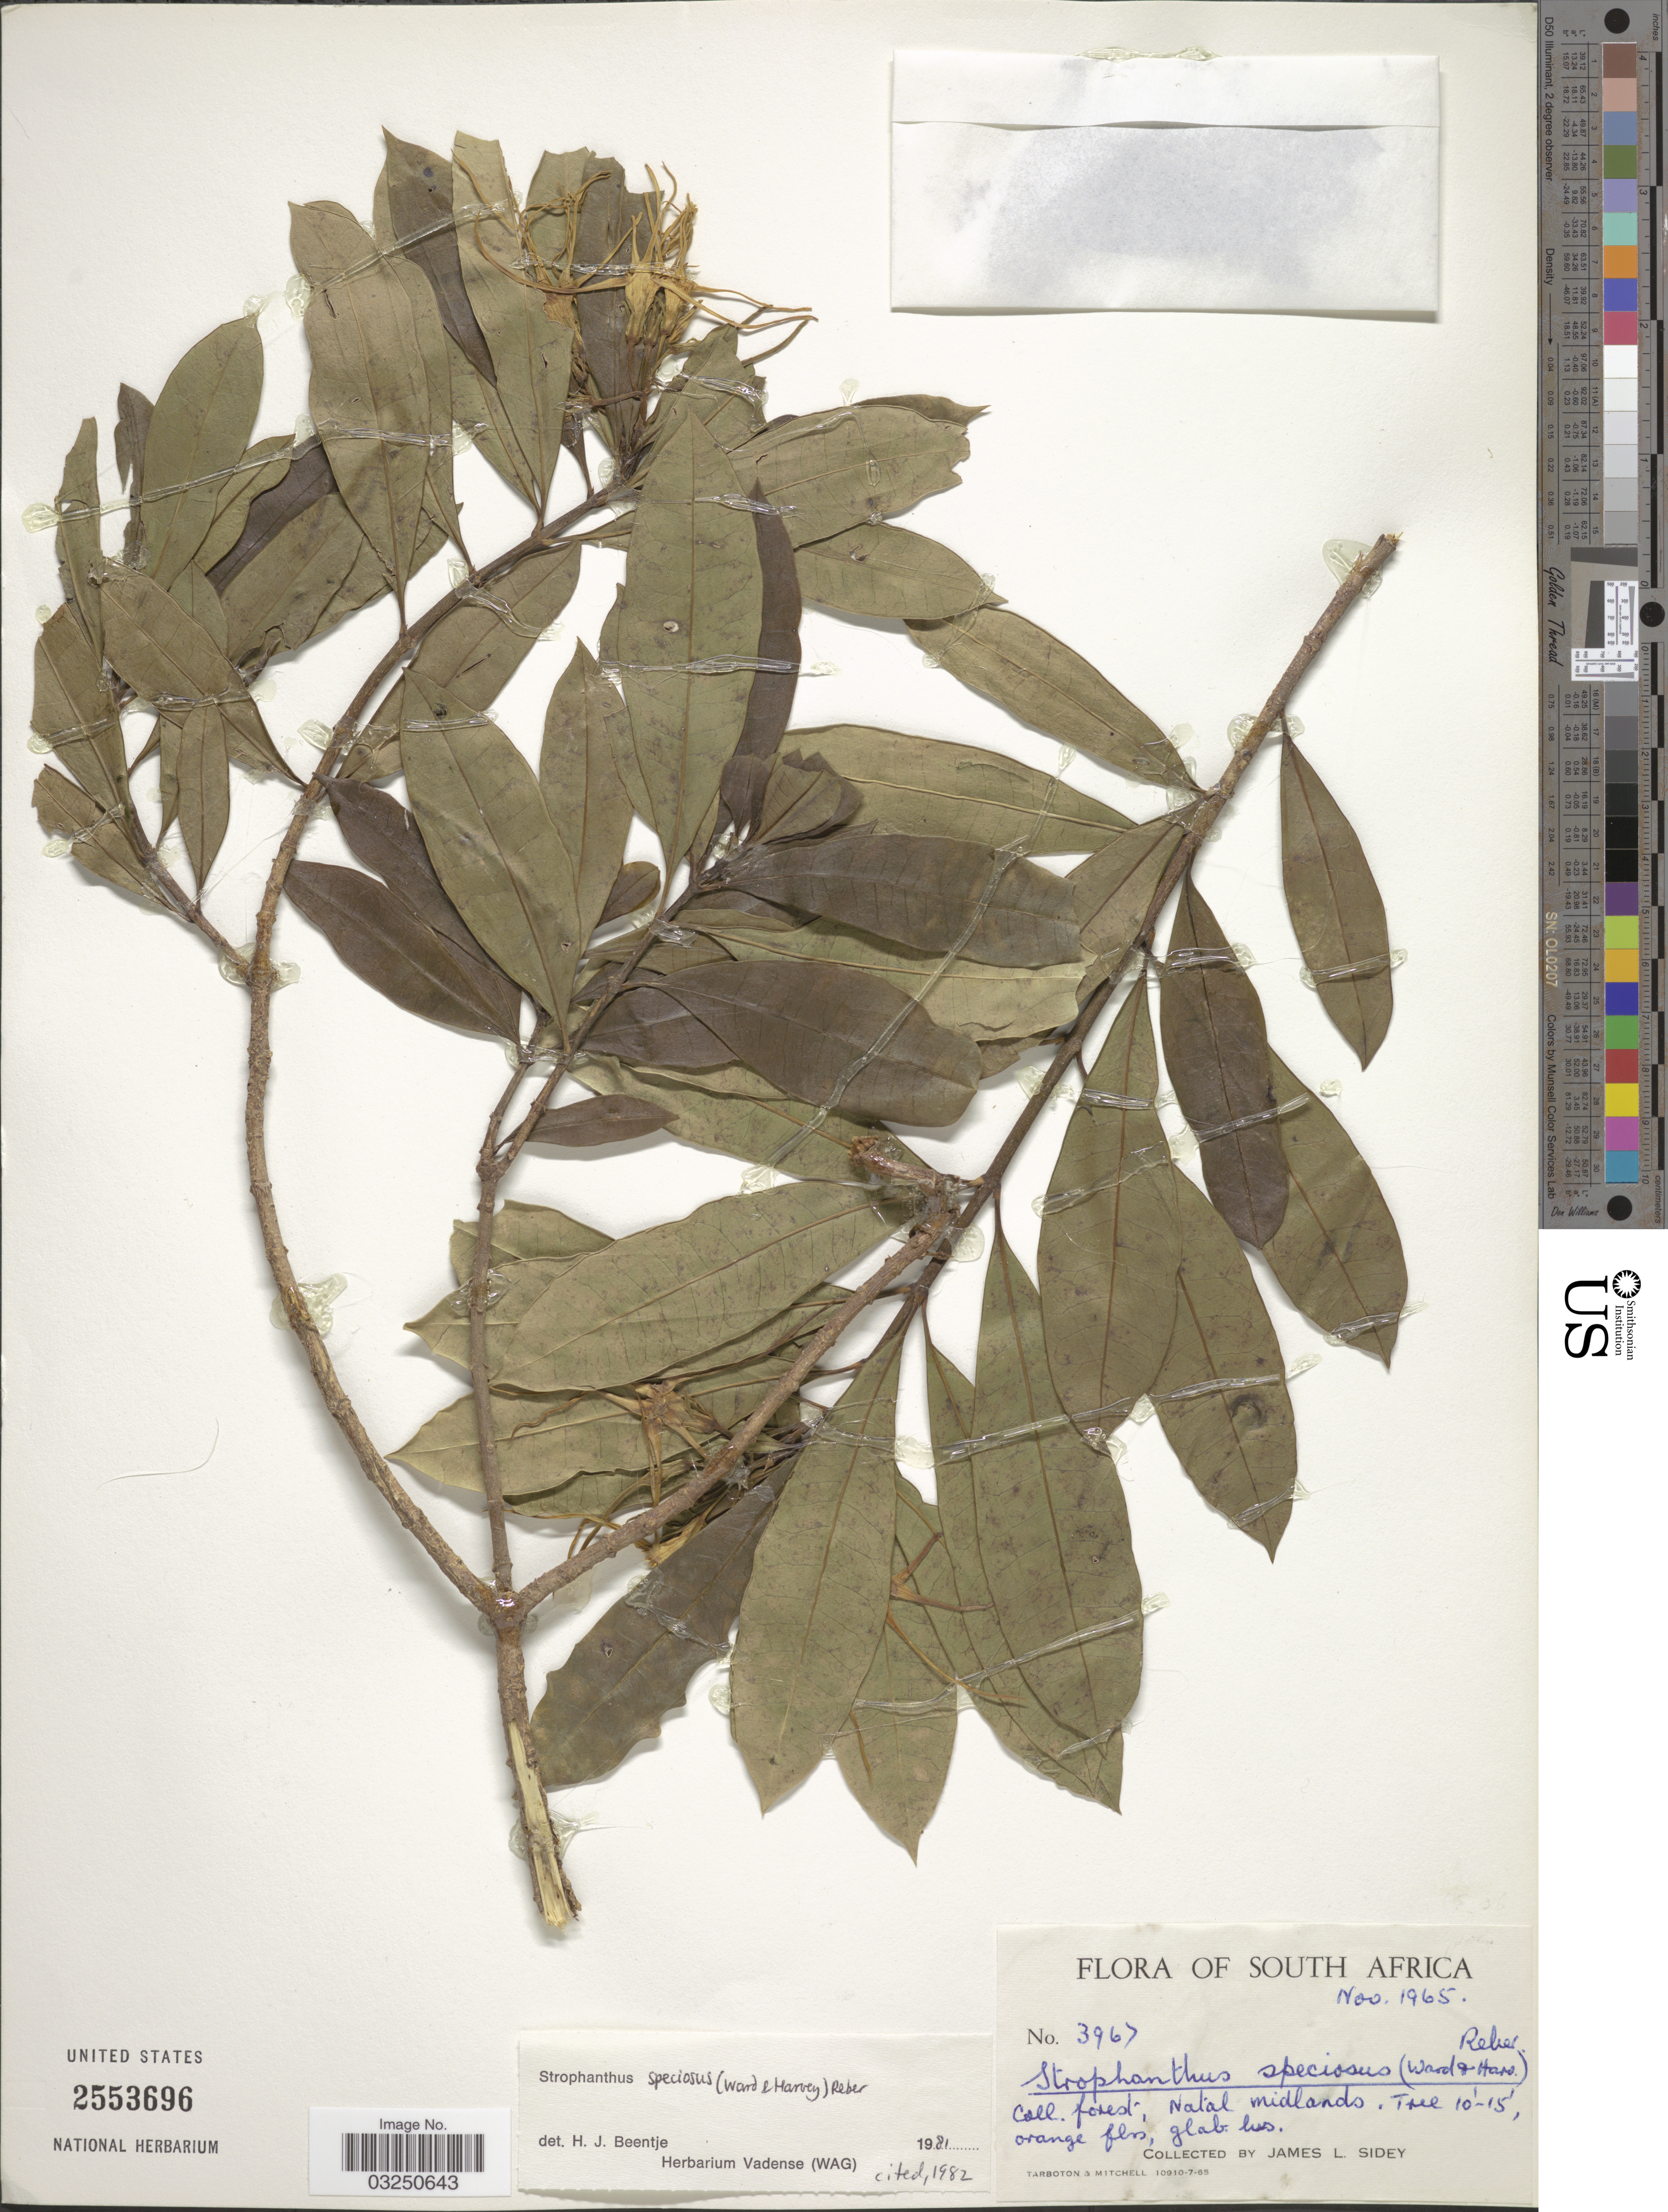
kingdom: Plantae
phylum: Tracheophyta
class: Magnoliopsida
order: Gentianales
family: Apocynaceae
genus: Strophanthus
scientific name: Strophanthus speciosus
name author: Reber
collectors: J. L. Sidey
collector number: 3967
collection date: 1965-11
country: South Africa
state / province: KwaZulu-Natal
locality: Natal midlands.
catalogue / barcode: US 2553696